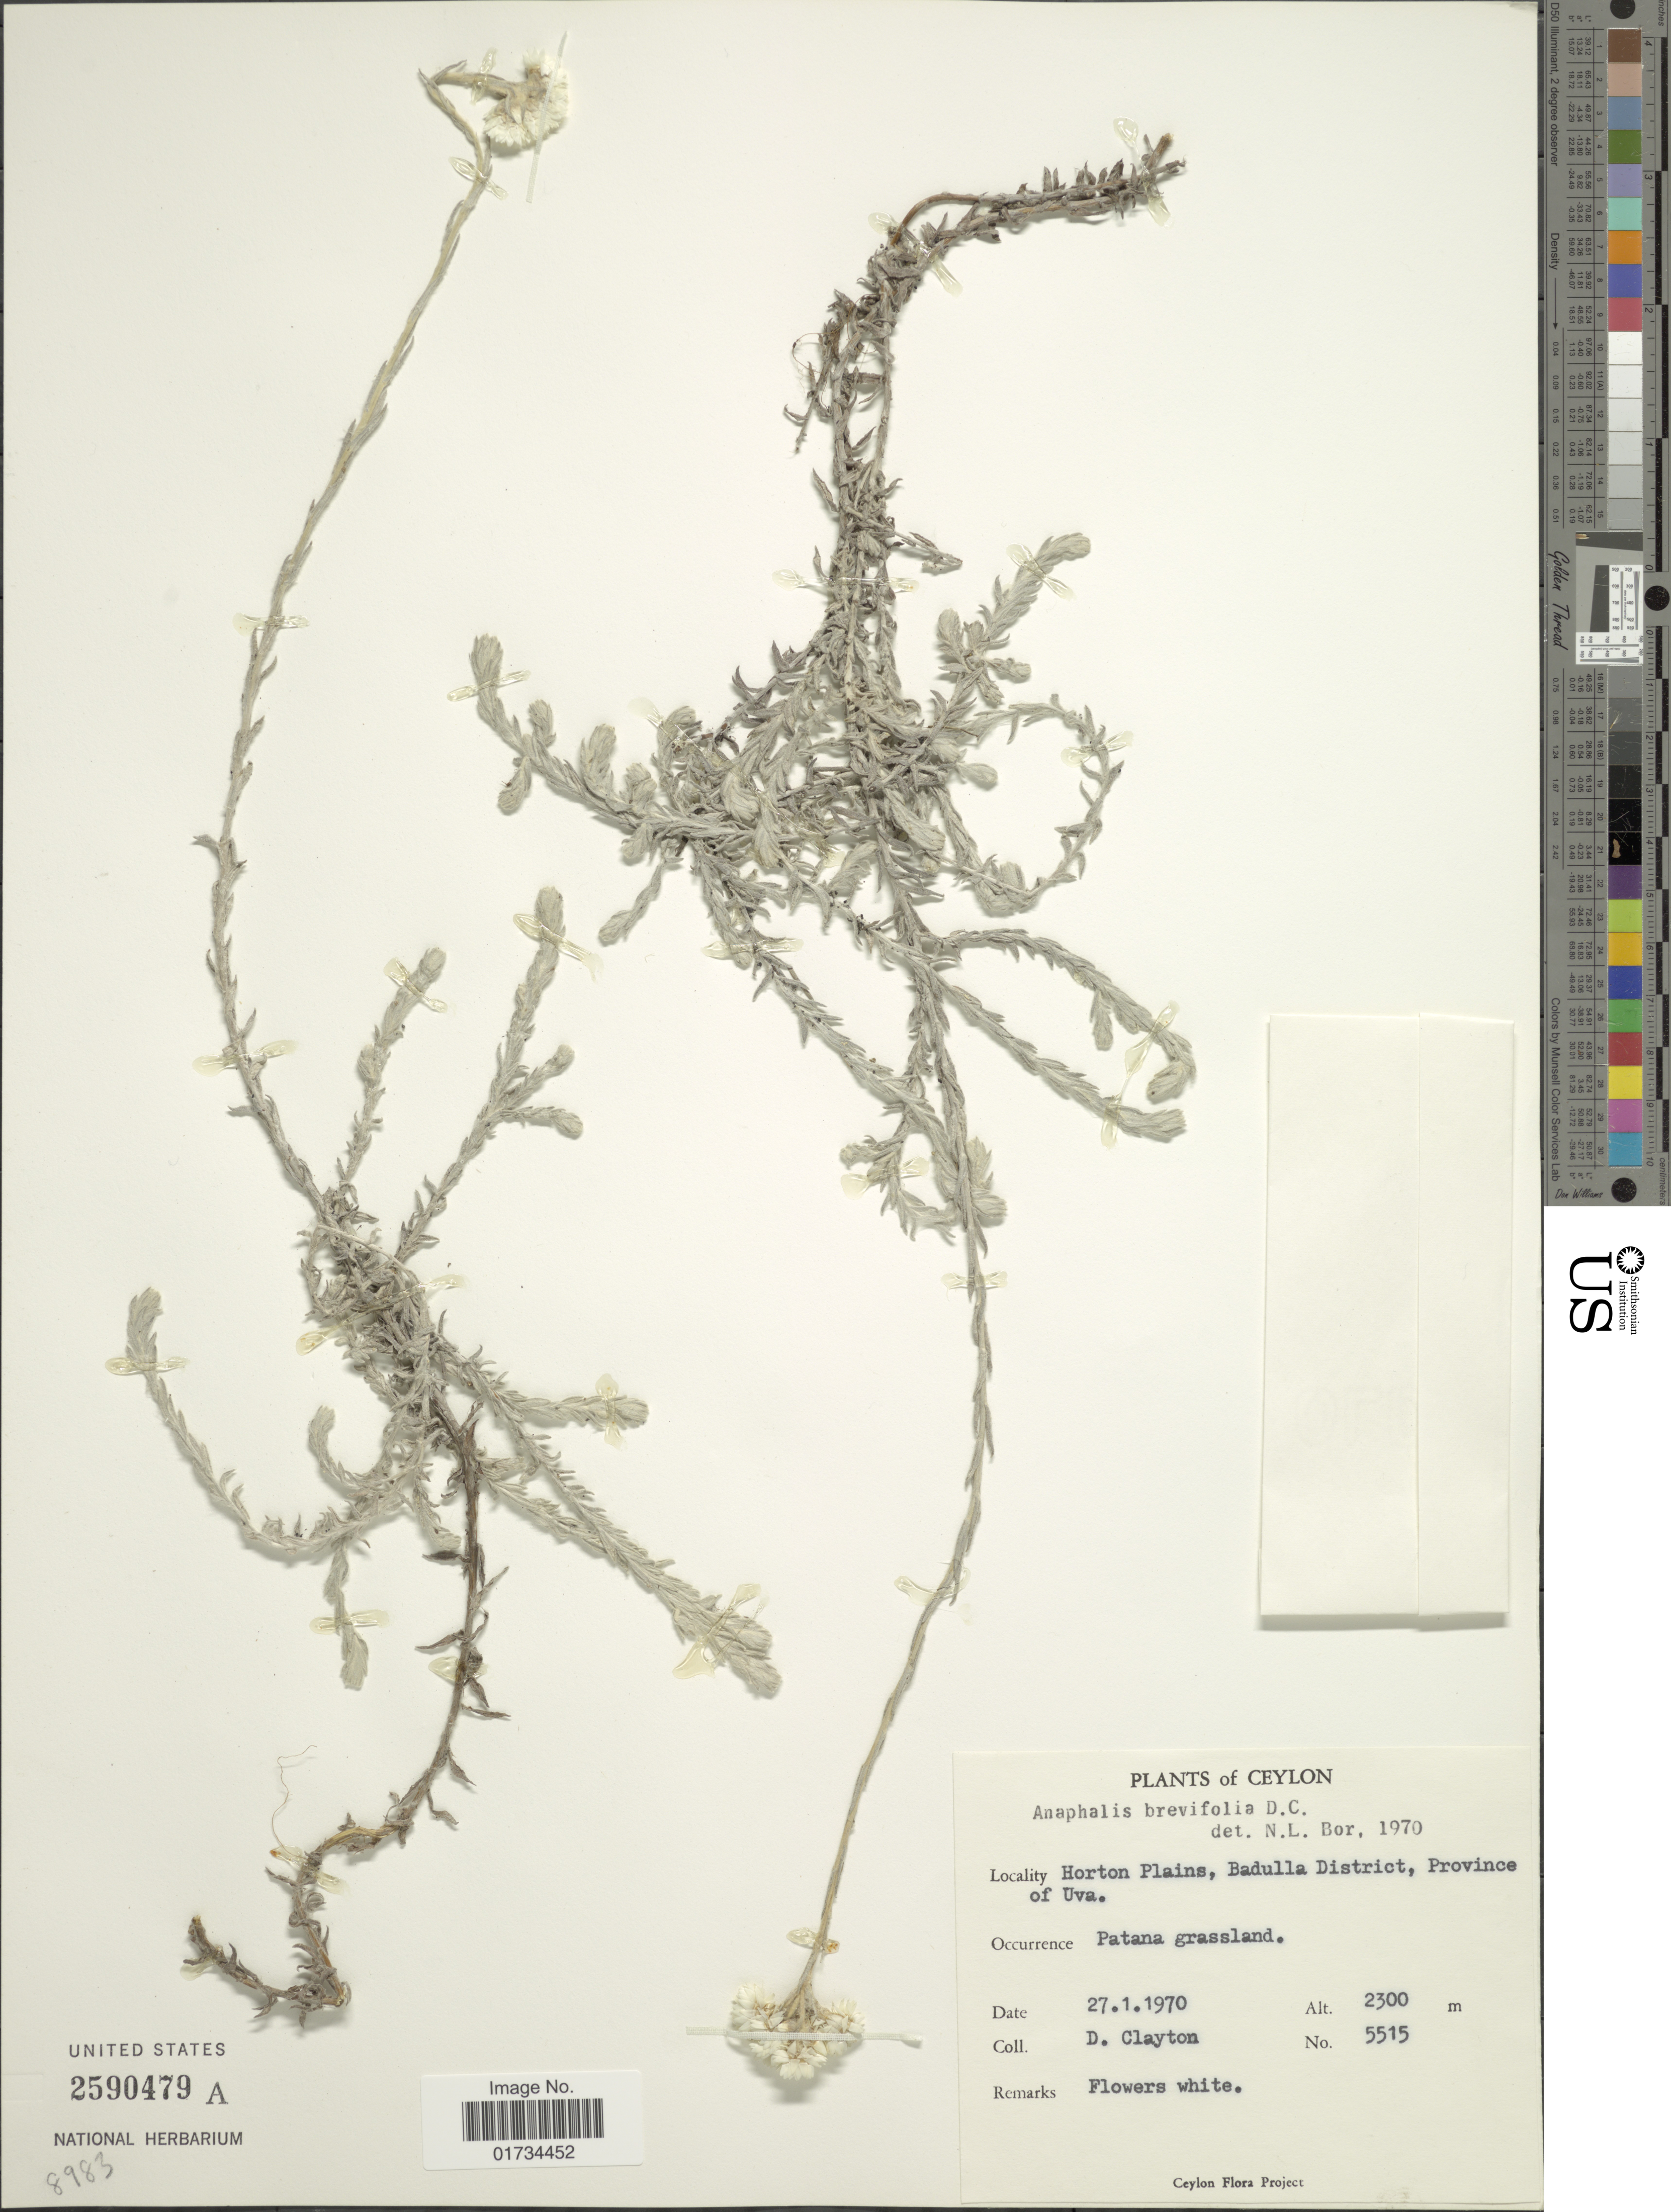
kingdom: Plantae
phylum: Tracheophyta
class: Magnoliopsida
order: Asterales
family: Asteraceae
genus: Anaphalis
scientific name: Anaphalis brevifolia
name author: DC.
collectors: D. Clayton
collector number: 5515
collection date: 1970-01-27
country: Sri Lanka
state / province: Uva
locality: Ceylon. Horton Plains, Badulla District, Province Uva. Patana grassland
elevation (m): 2300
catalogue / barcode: US 2590479A